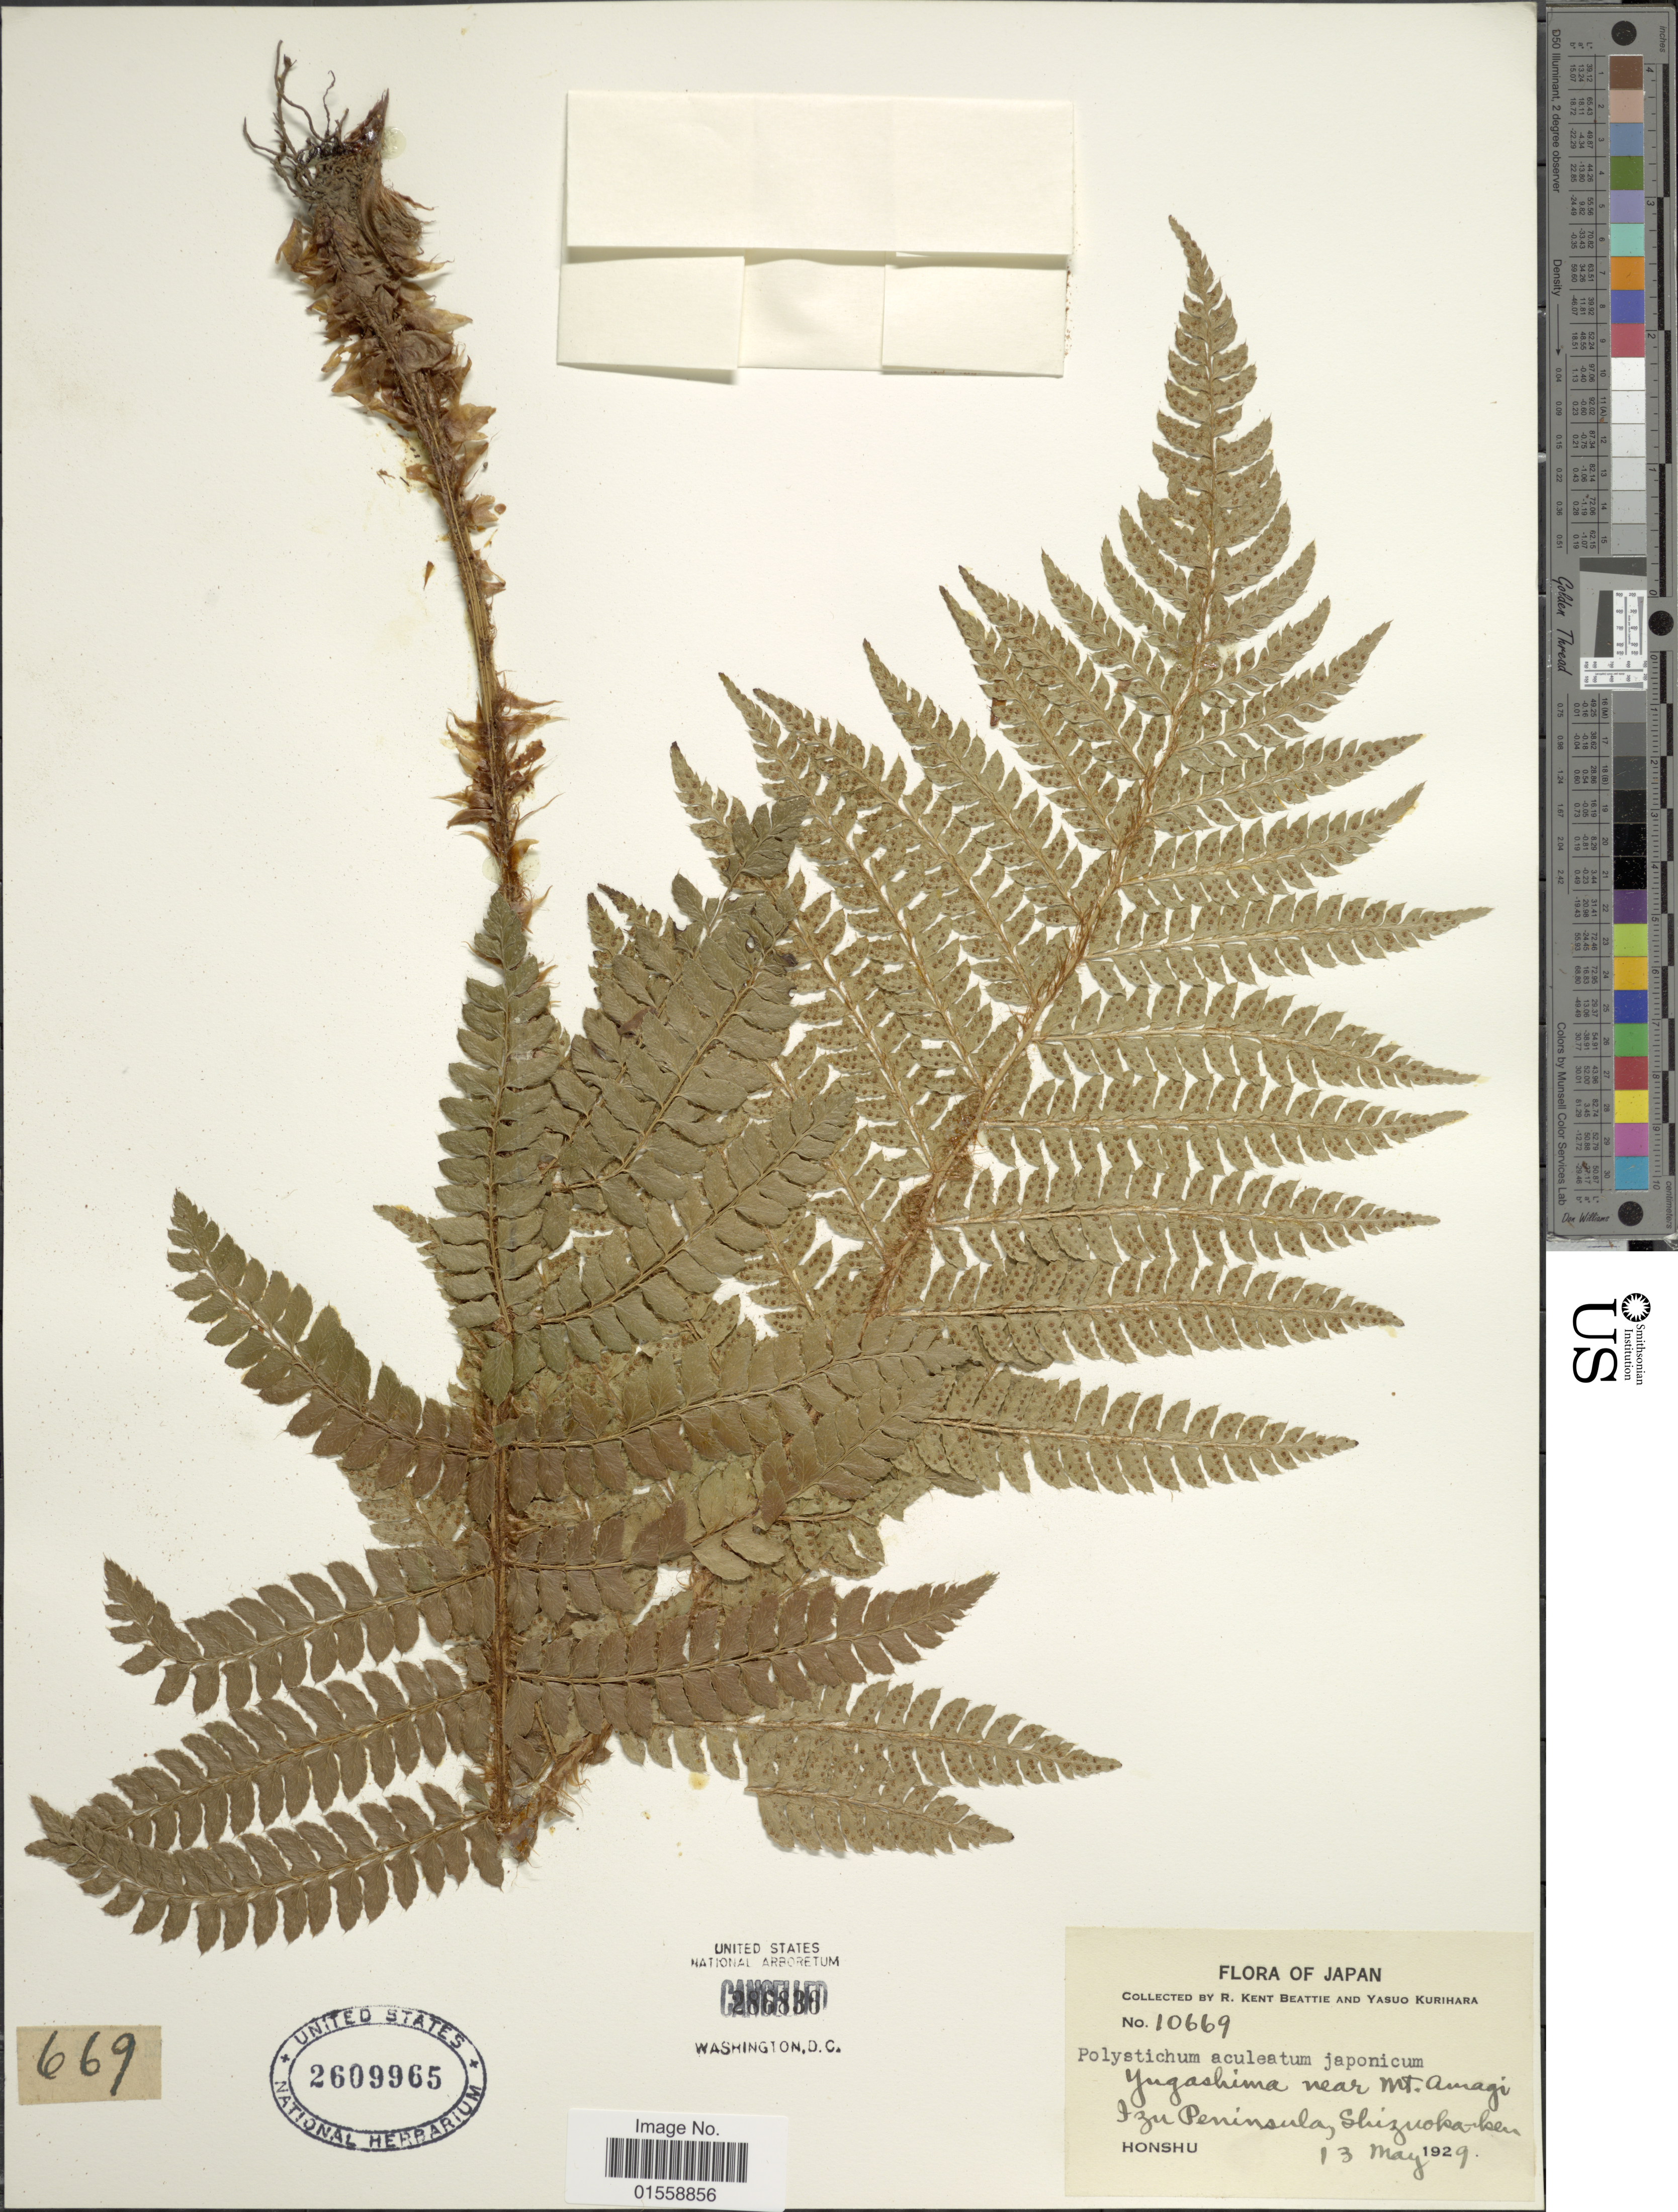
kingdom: Plantae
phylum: Tracheophyta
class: Polypodiopsida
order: Polypodiales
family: Dryopteridaceae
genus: Polystichum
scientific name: Polystichum aculeatum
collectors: R. K. Beattie & Y. Kurihara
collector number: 10669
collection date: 1929-05-13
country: Japan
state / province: Sizuoka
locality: Japan, Honshu, Yugashima near mt. Amagi Izu Peninsula, Shizuoka-ken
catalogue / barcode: US 2609965